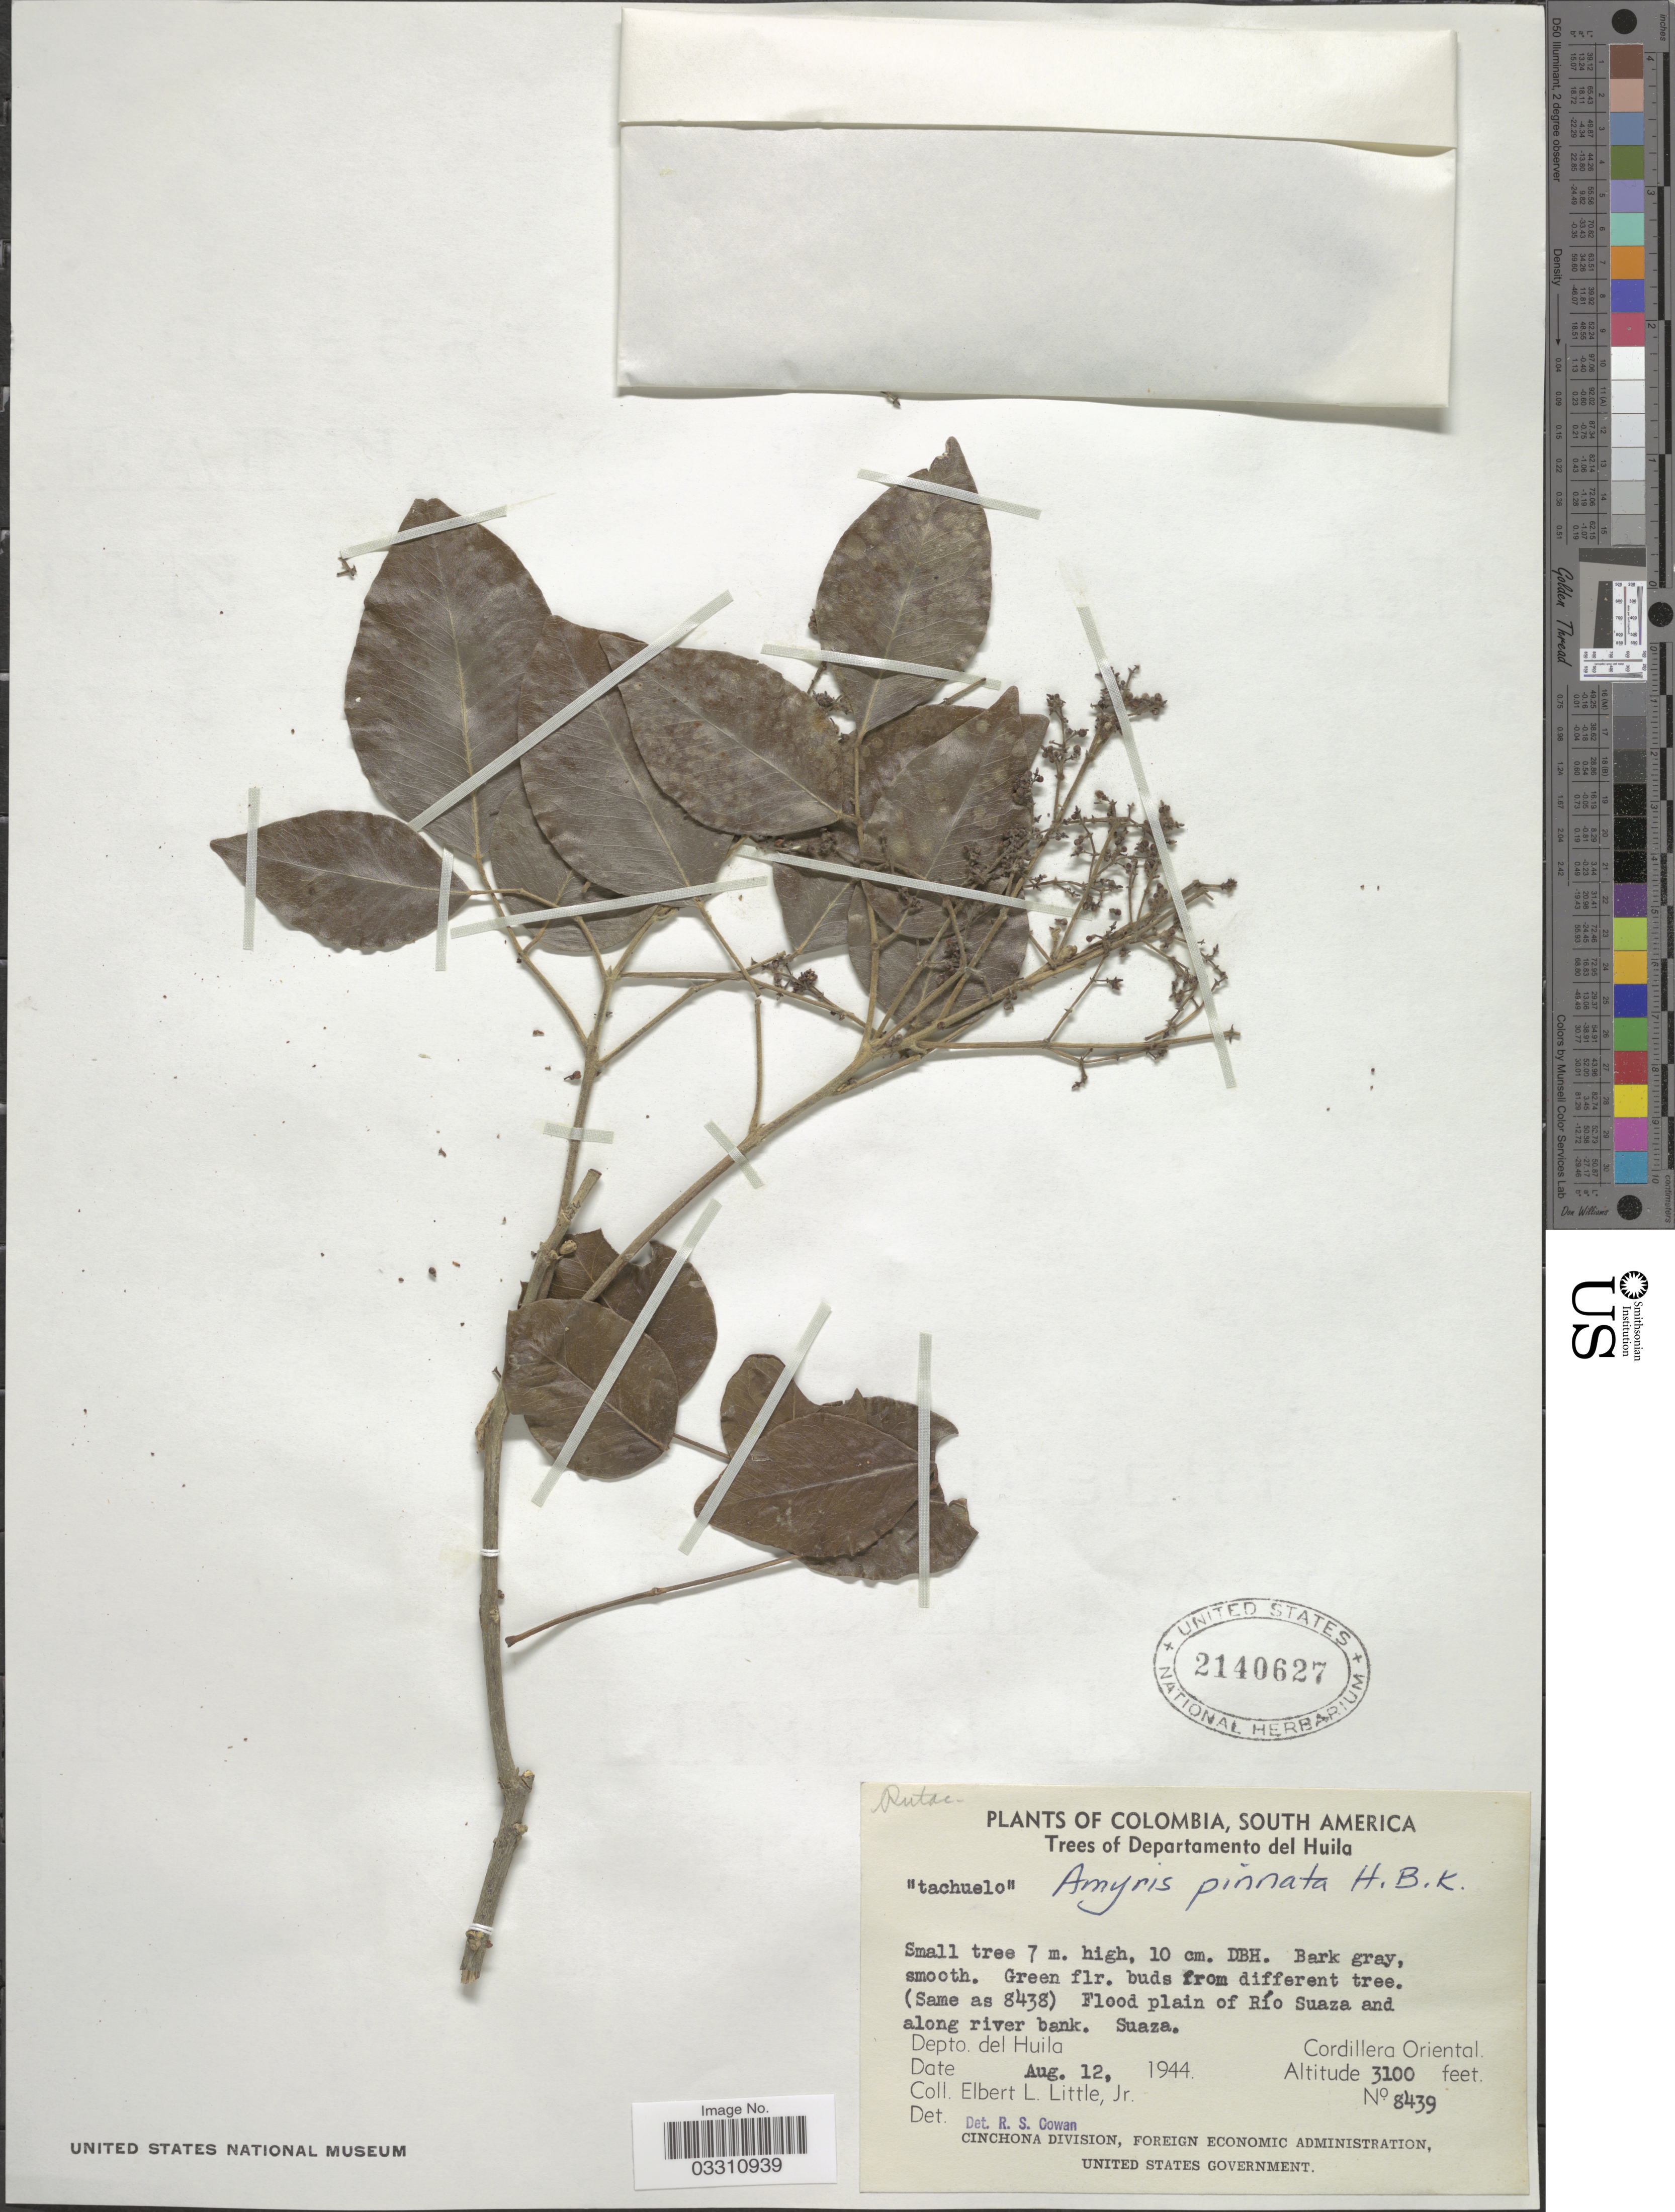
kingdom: Plantae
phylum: Tracheophyta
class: Magnoliopsida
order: Sapindales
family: Rutaceae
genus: Amyris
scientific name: Amyris pinnata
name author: Kunth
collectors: E. L. Little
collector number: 8439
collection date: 1944-08-12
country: Colombia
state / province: Huila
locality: Departamento del Huila, Flood plain of Río Suaza and along river bank. Suaza. Depto. del Huila, Cordillera Oriental.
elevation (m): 945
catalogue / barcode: US 2140627